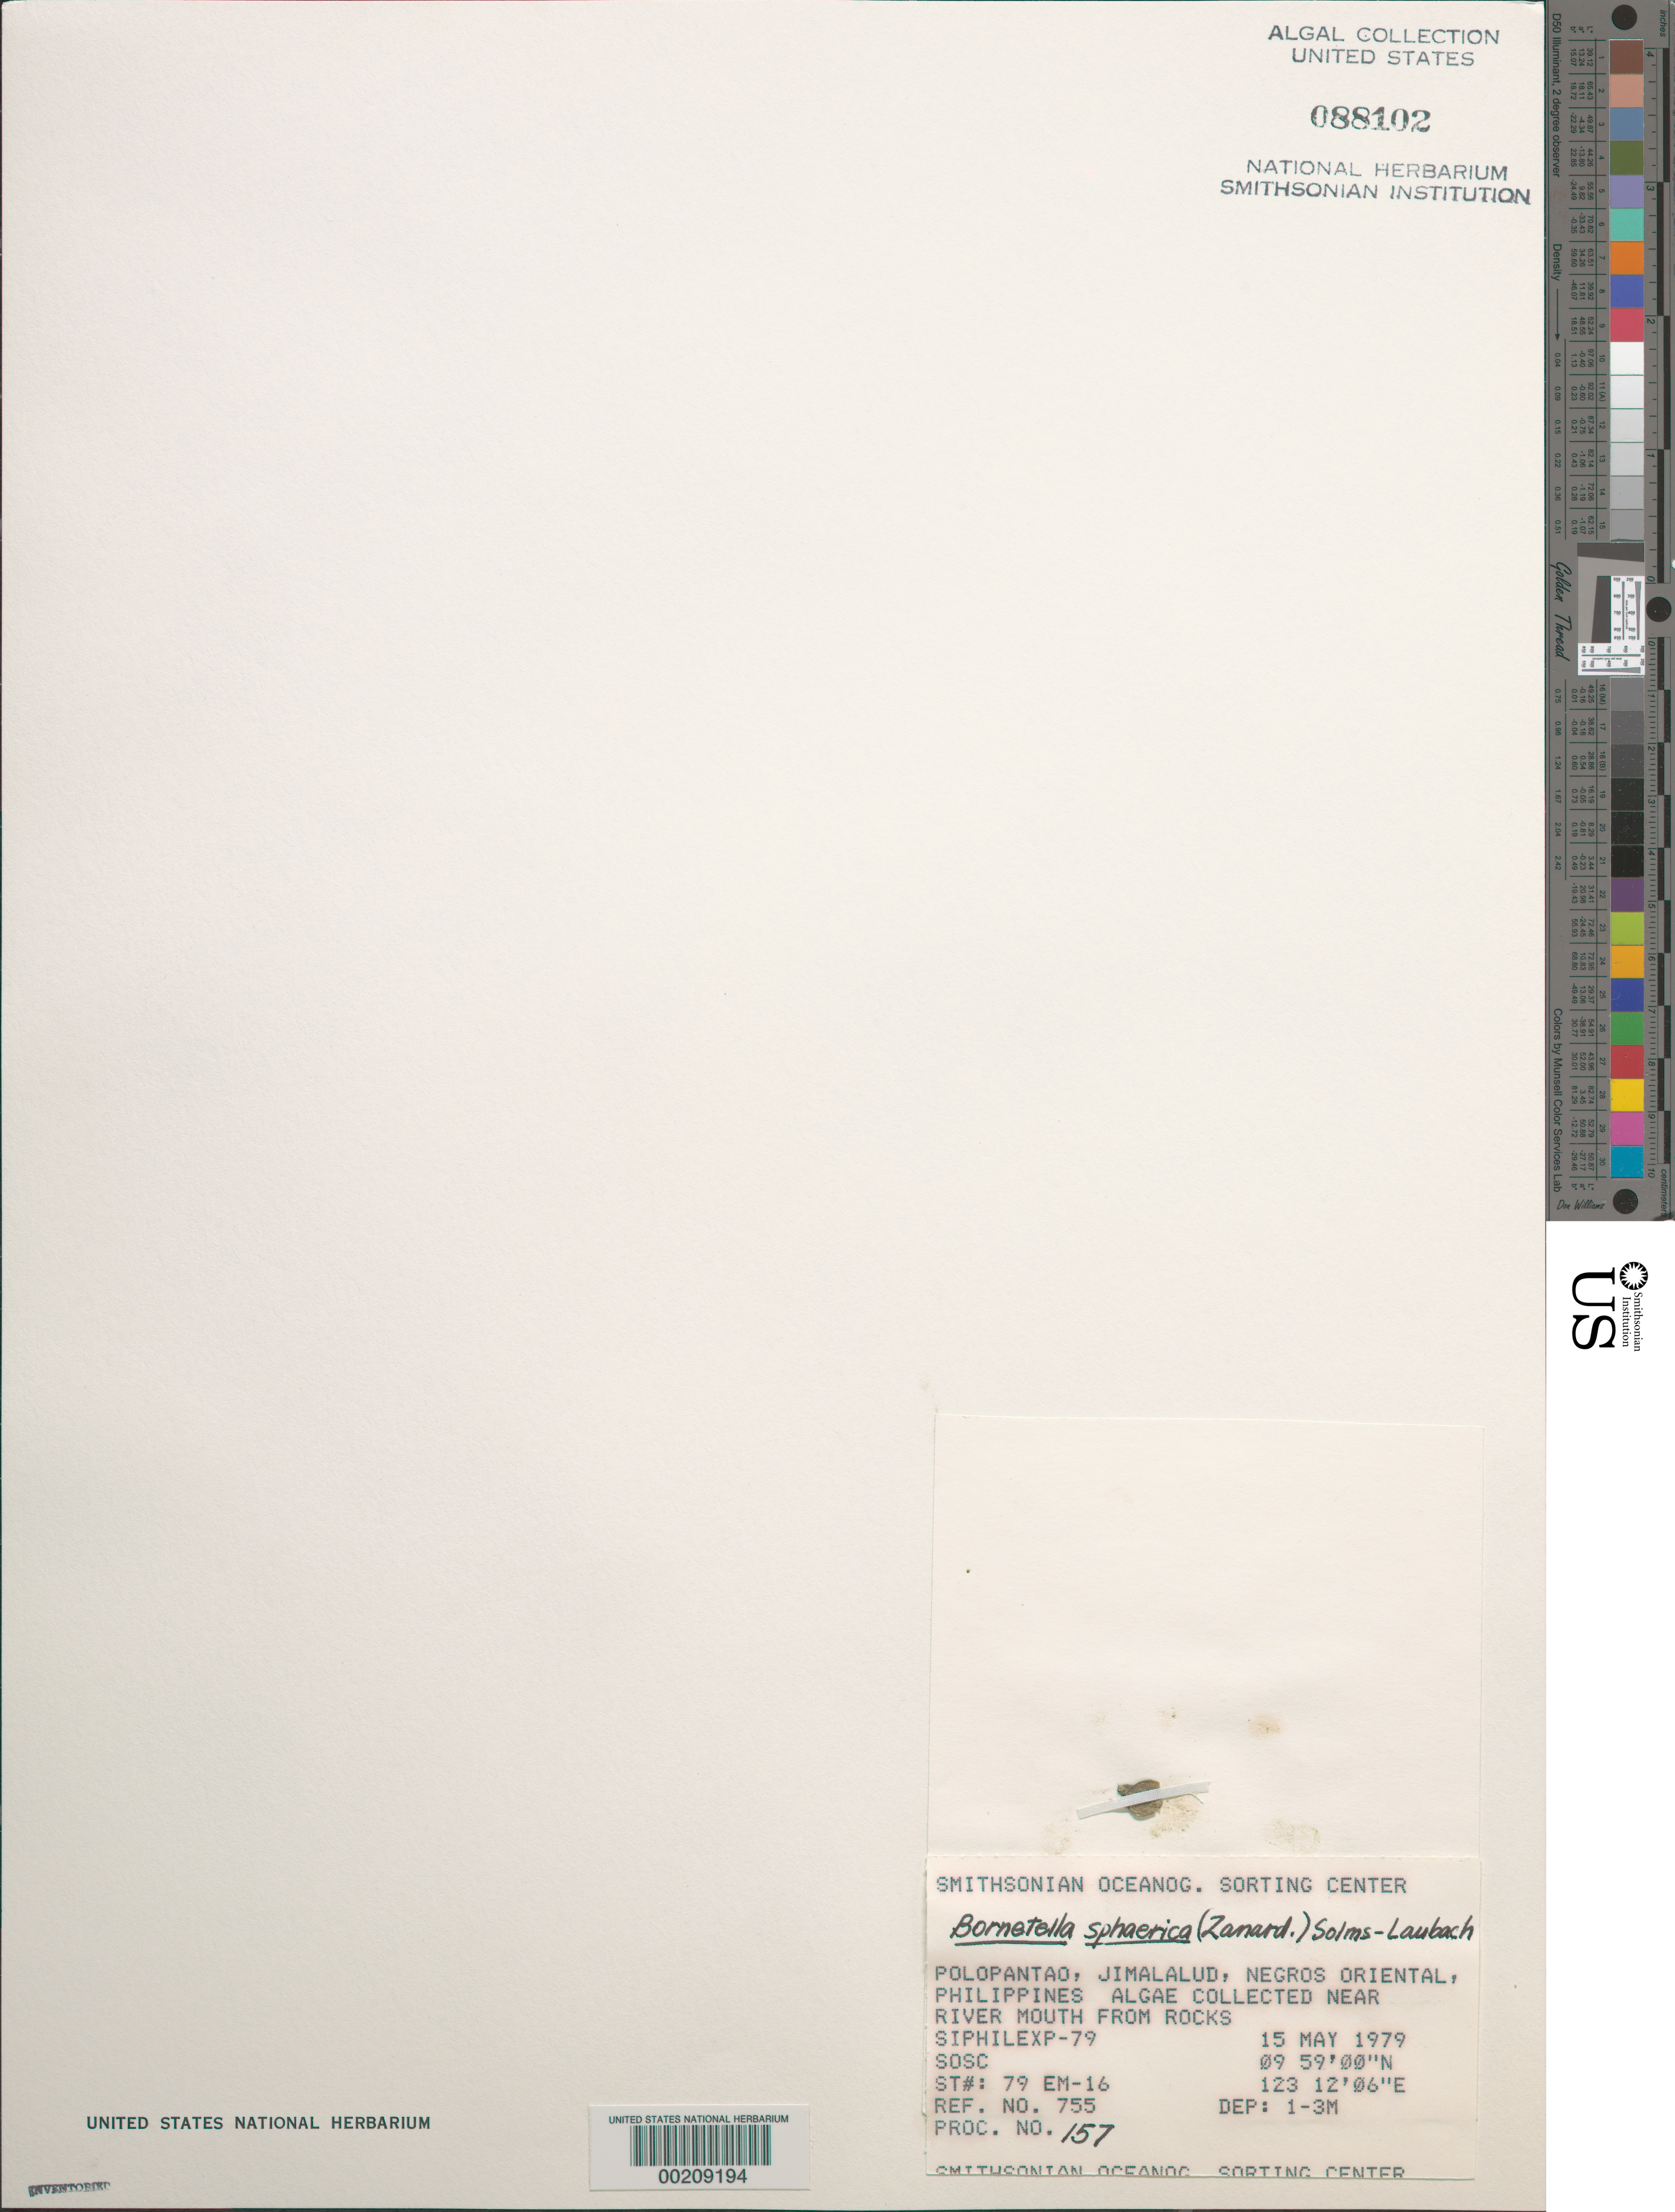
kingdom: Plantae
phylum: Chlorophyta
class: Ulvophyceae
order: Dasycladales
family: Dasycladaceae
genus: Bornetella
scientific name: Bornetella sphaerica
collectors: SOSC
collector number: Station 79 Em-16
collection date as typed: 15 May 1979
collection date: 1979-05-15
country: Philippines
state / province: Central Visayas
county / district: Negros Oriental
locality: Polopantao, jimalalud, negros oriental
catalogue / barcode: US 88102